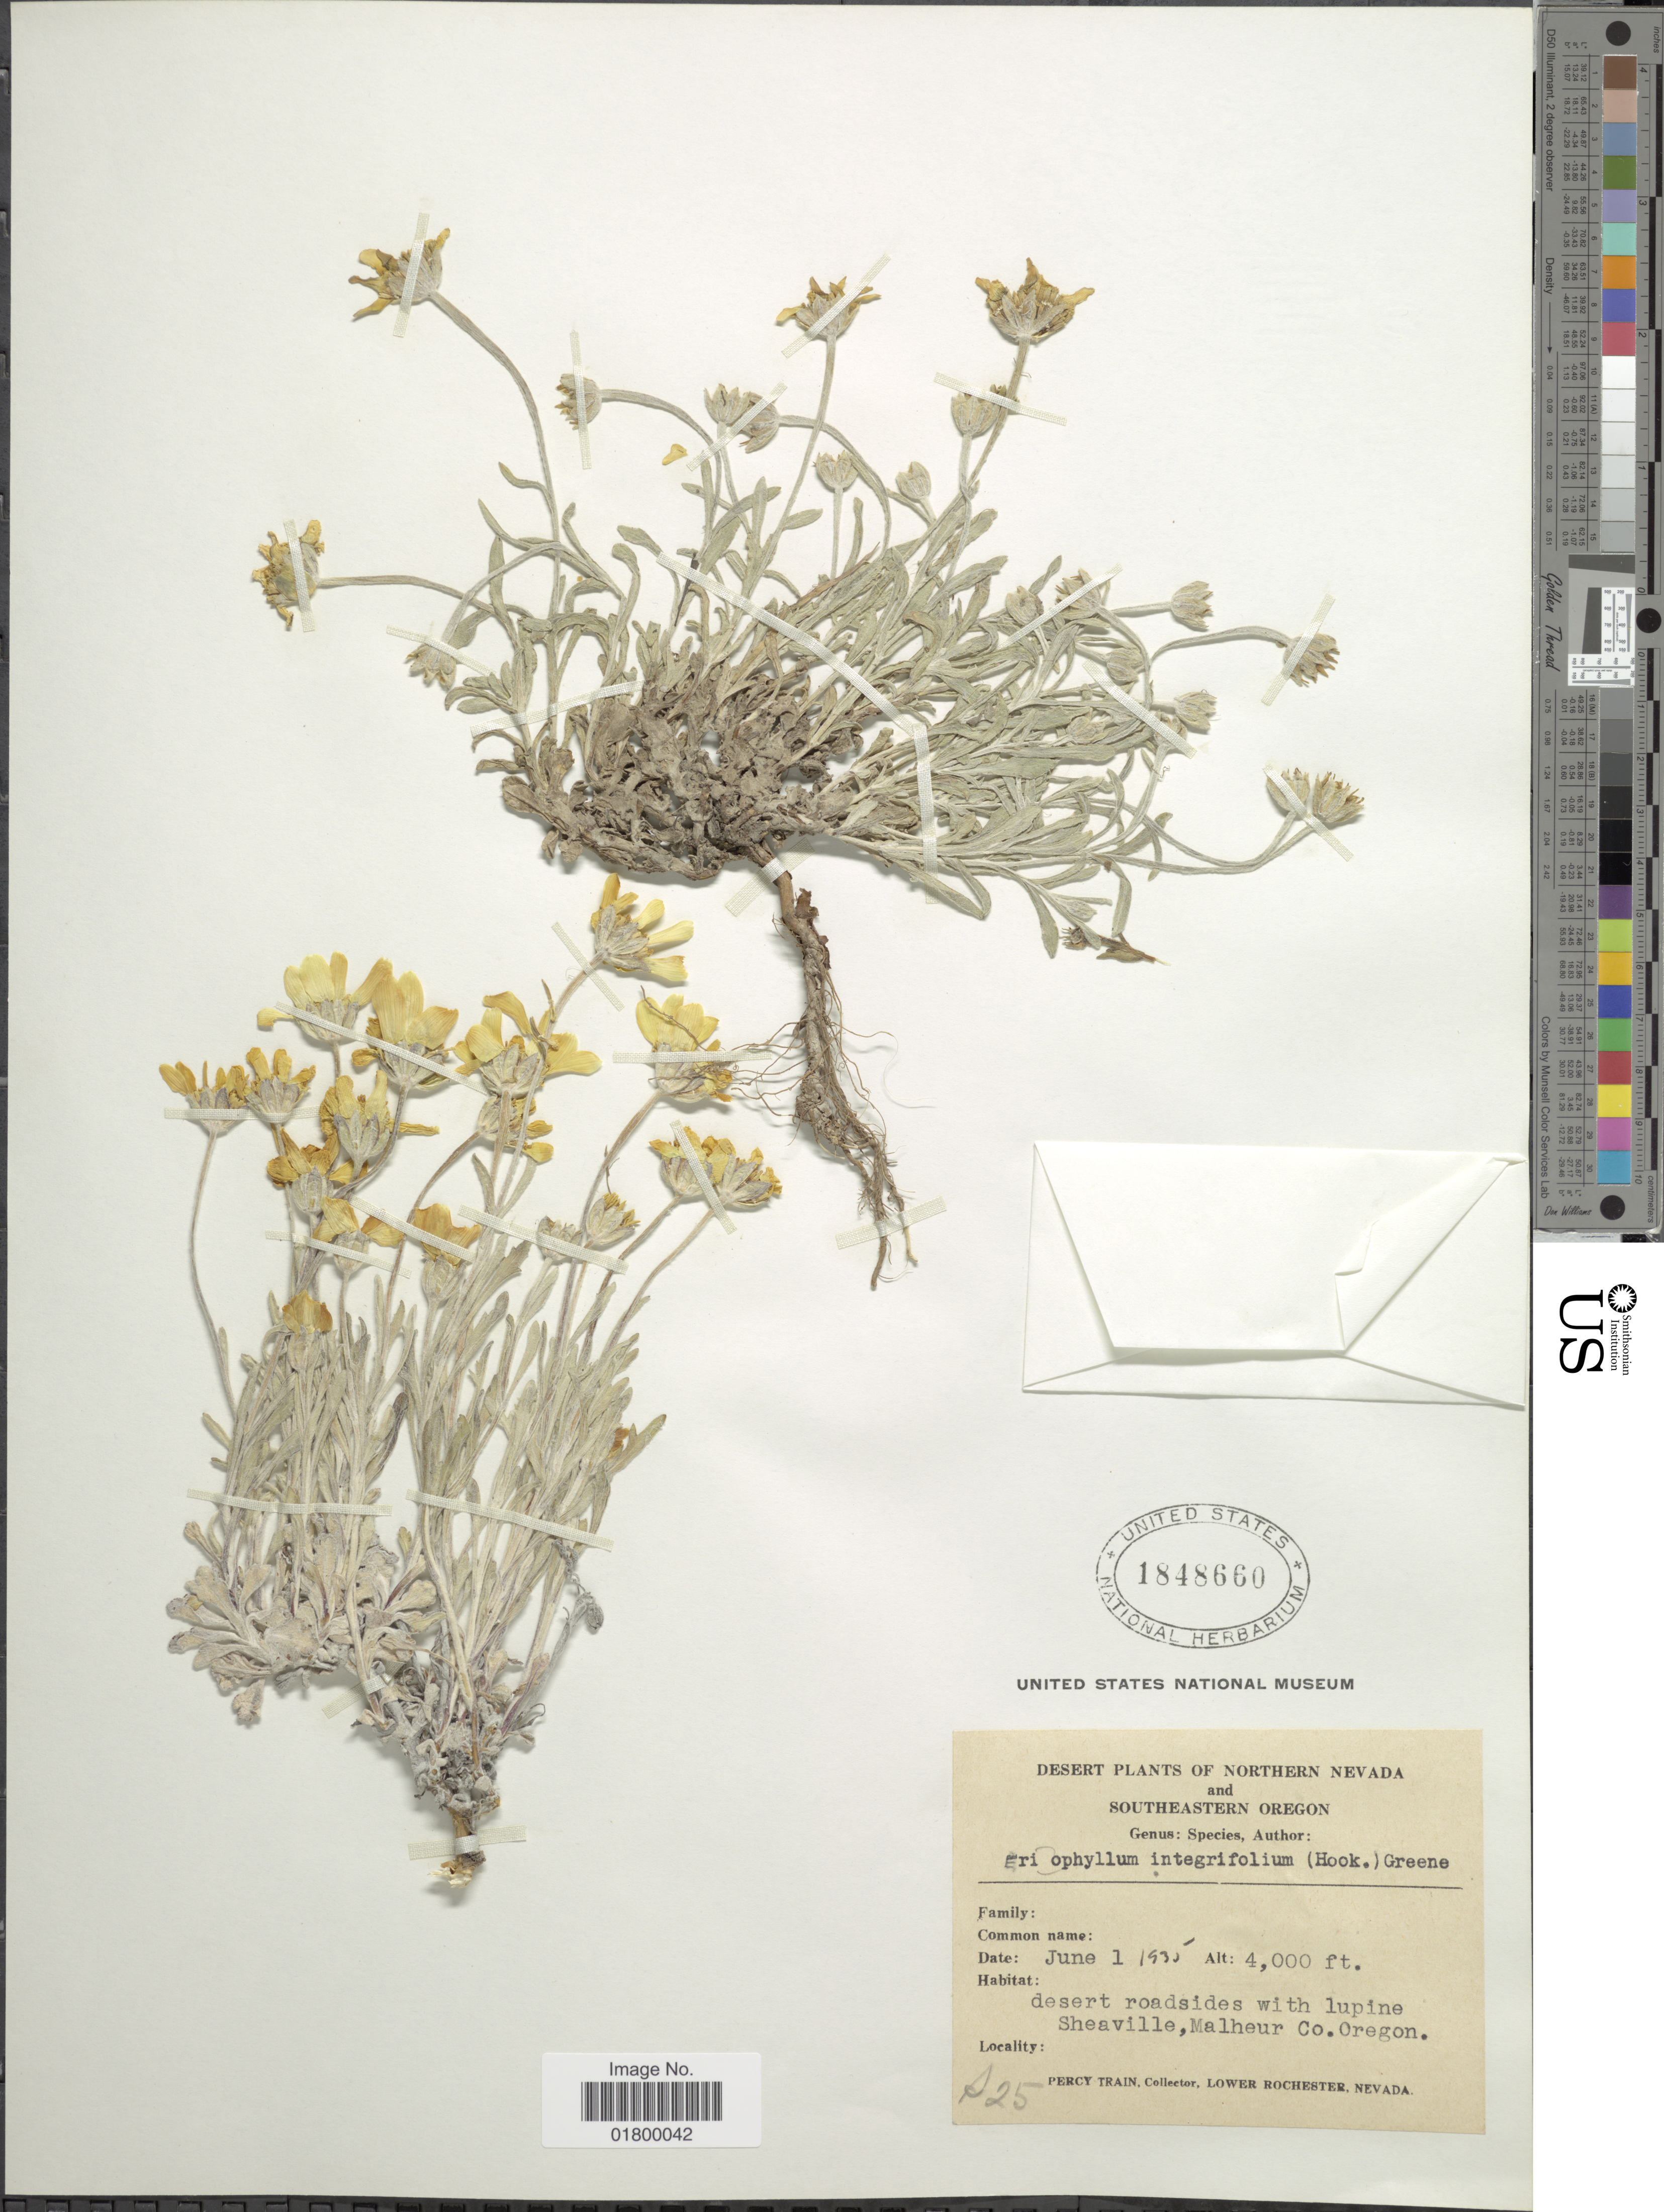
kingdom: Plantae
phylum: Tracheophyta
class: Magnoliopsida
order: Asterales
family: Asteraceae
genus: Eriophyllum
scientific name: Eriophyllum integrifolium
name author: (Hook.) Greene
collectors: P. Train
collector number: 125*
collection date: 1935-06-01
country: United States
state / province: Oregon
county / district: Malheur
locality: Desert roadside with lupine Sheaville, Malheur Co., Oregon, Southern Oregon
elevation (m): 1219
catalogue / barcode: US 1848660